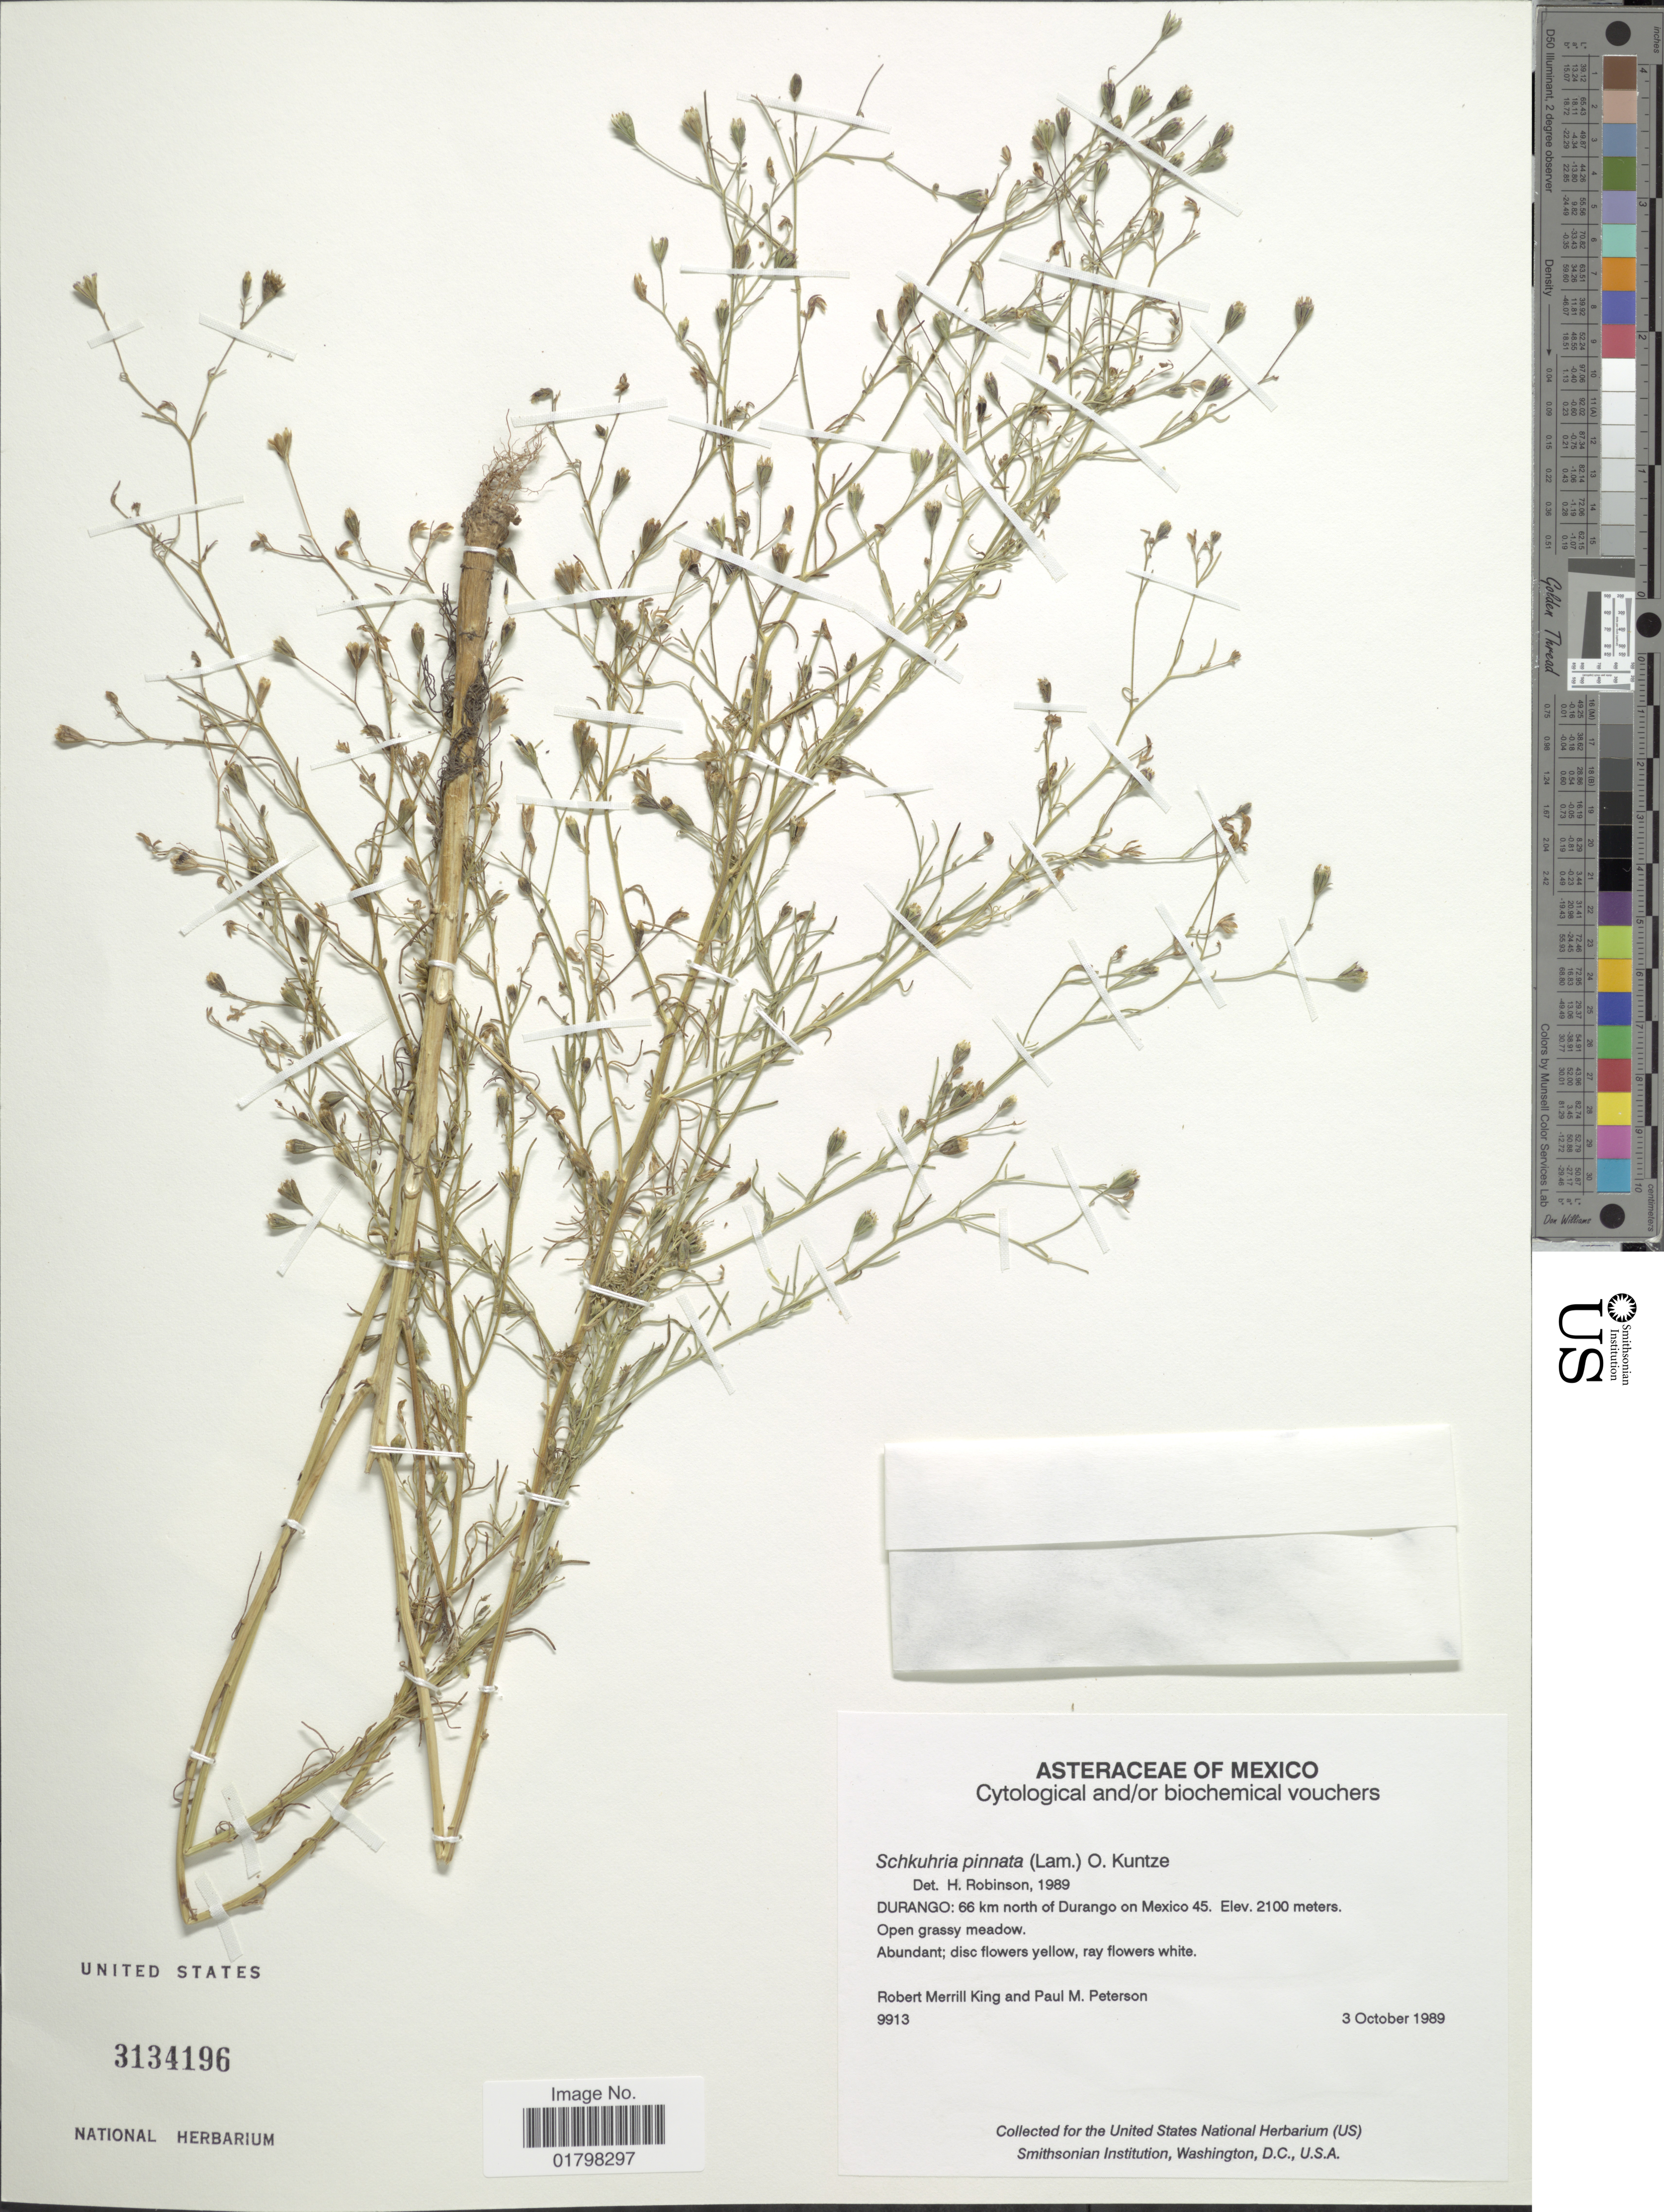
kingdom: Plantae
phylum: Tracheophyta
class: Magnoliopsida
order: Asterales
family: Asteraceae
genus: Schkuhria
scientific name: Schkuhria pinnata var. virgata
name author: (La Llave ex La Llave) Heiser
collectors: R. M. King & P. M. Peterson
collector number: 9913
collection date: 1989-10-03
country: Mexico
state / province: Durango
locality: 66 km north of Durango on Mexico 45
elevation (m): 2100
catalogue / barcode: US 3134196